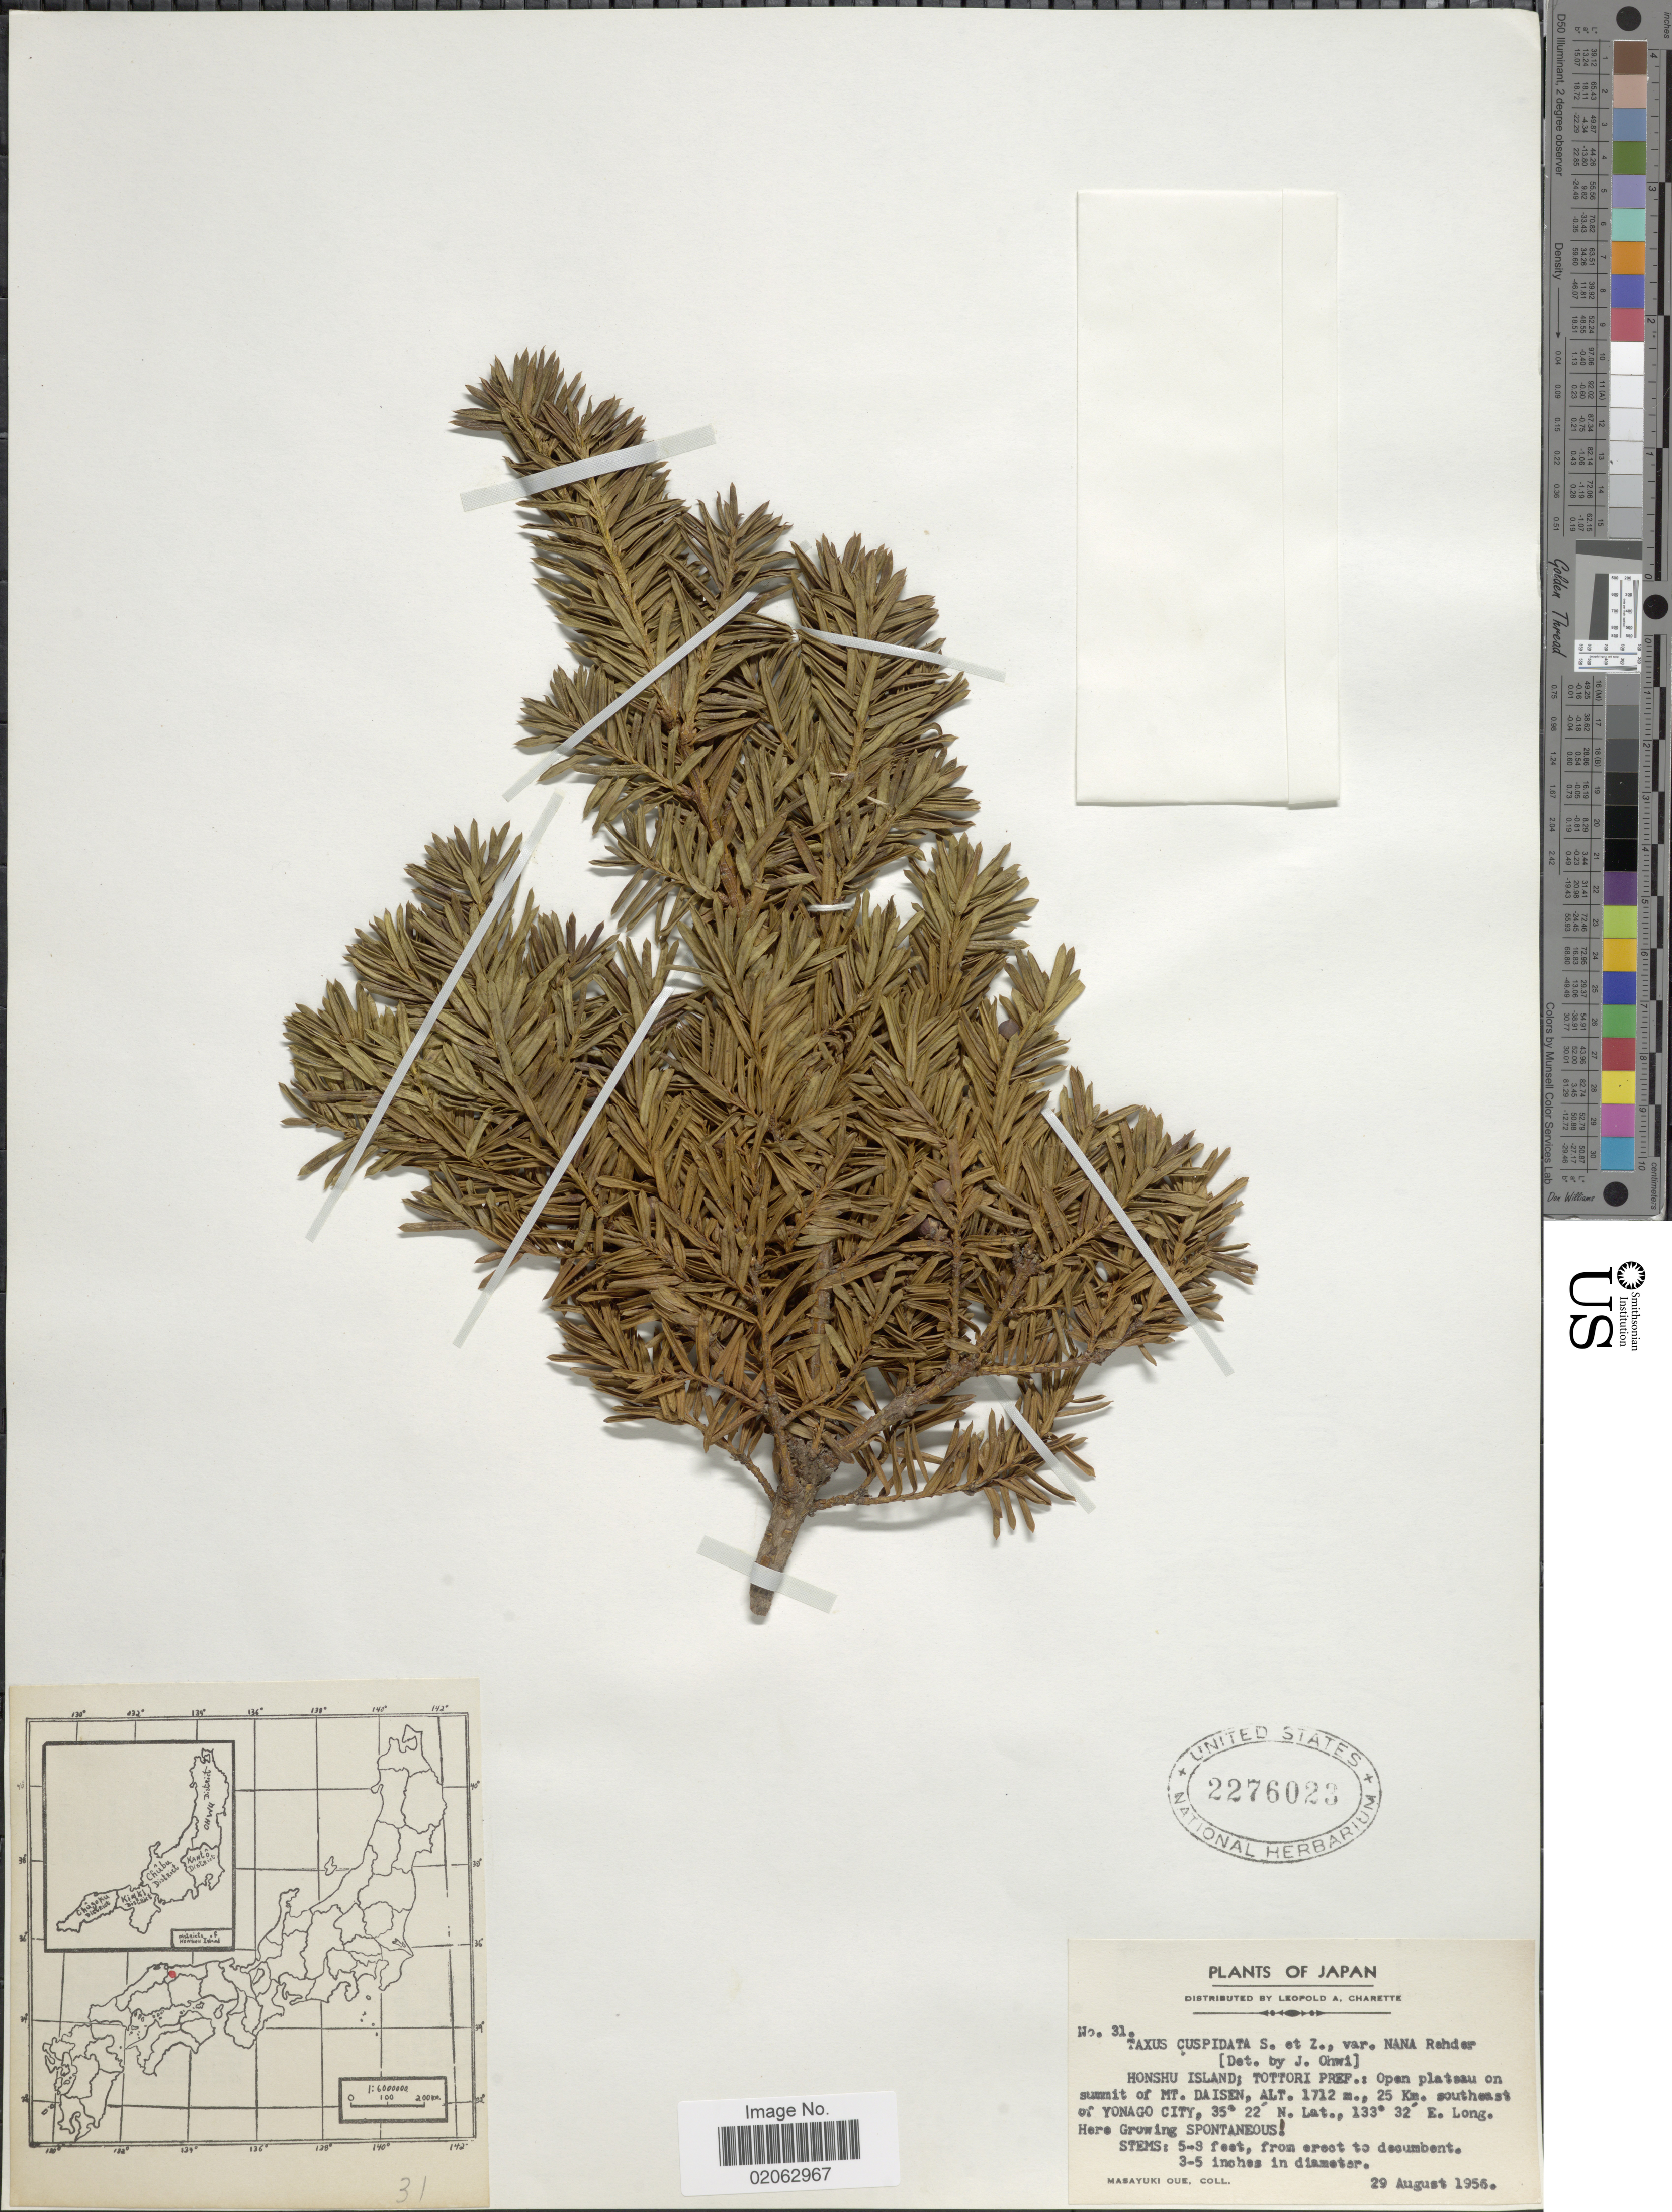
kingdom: Plantae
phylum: Tracheophyta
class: Pinopsida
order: Pinales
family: Taxaceae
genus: Taxus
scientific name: Taxus cuspidata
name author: Siebert & Zucc.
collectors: M. Oue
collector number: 31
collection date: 1956-08-29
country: Japan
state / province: Tottori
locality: Honshu Island, open plateau on summit of Mt. Daisen, 25 Km. southeast of Yonago City.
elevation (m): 1712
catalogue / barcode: US 2276023